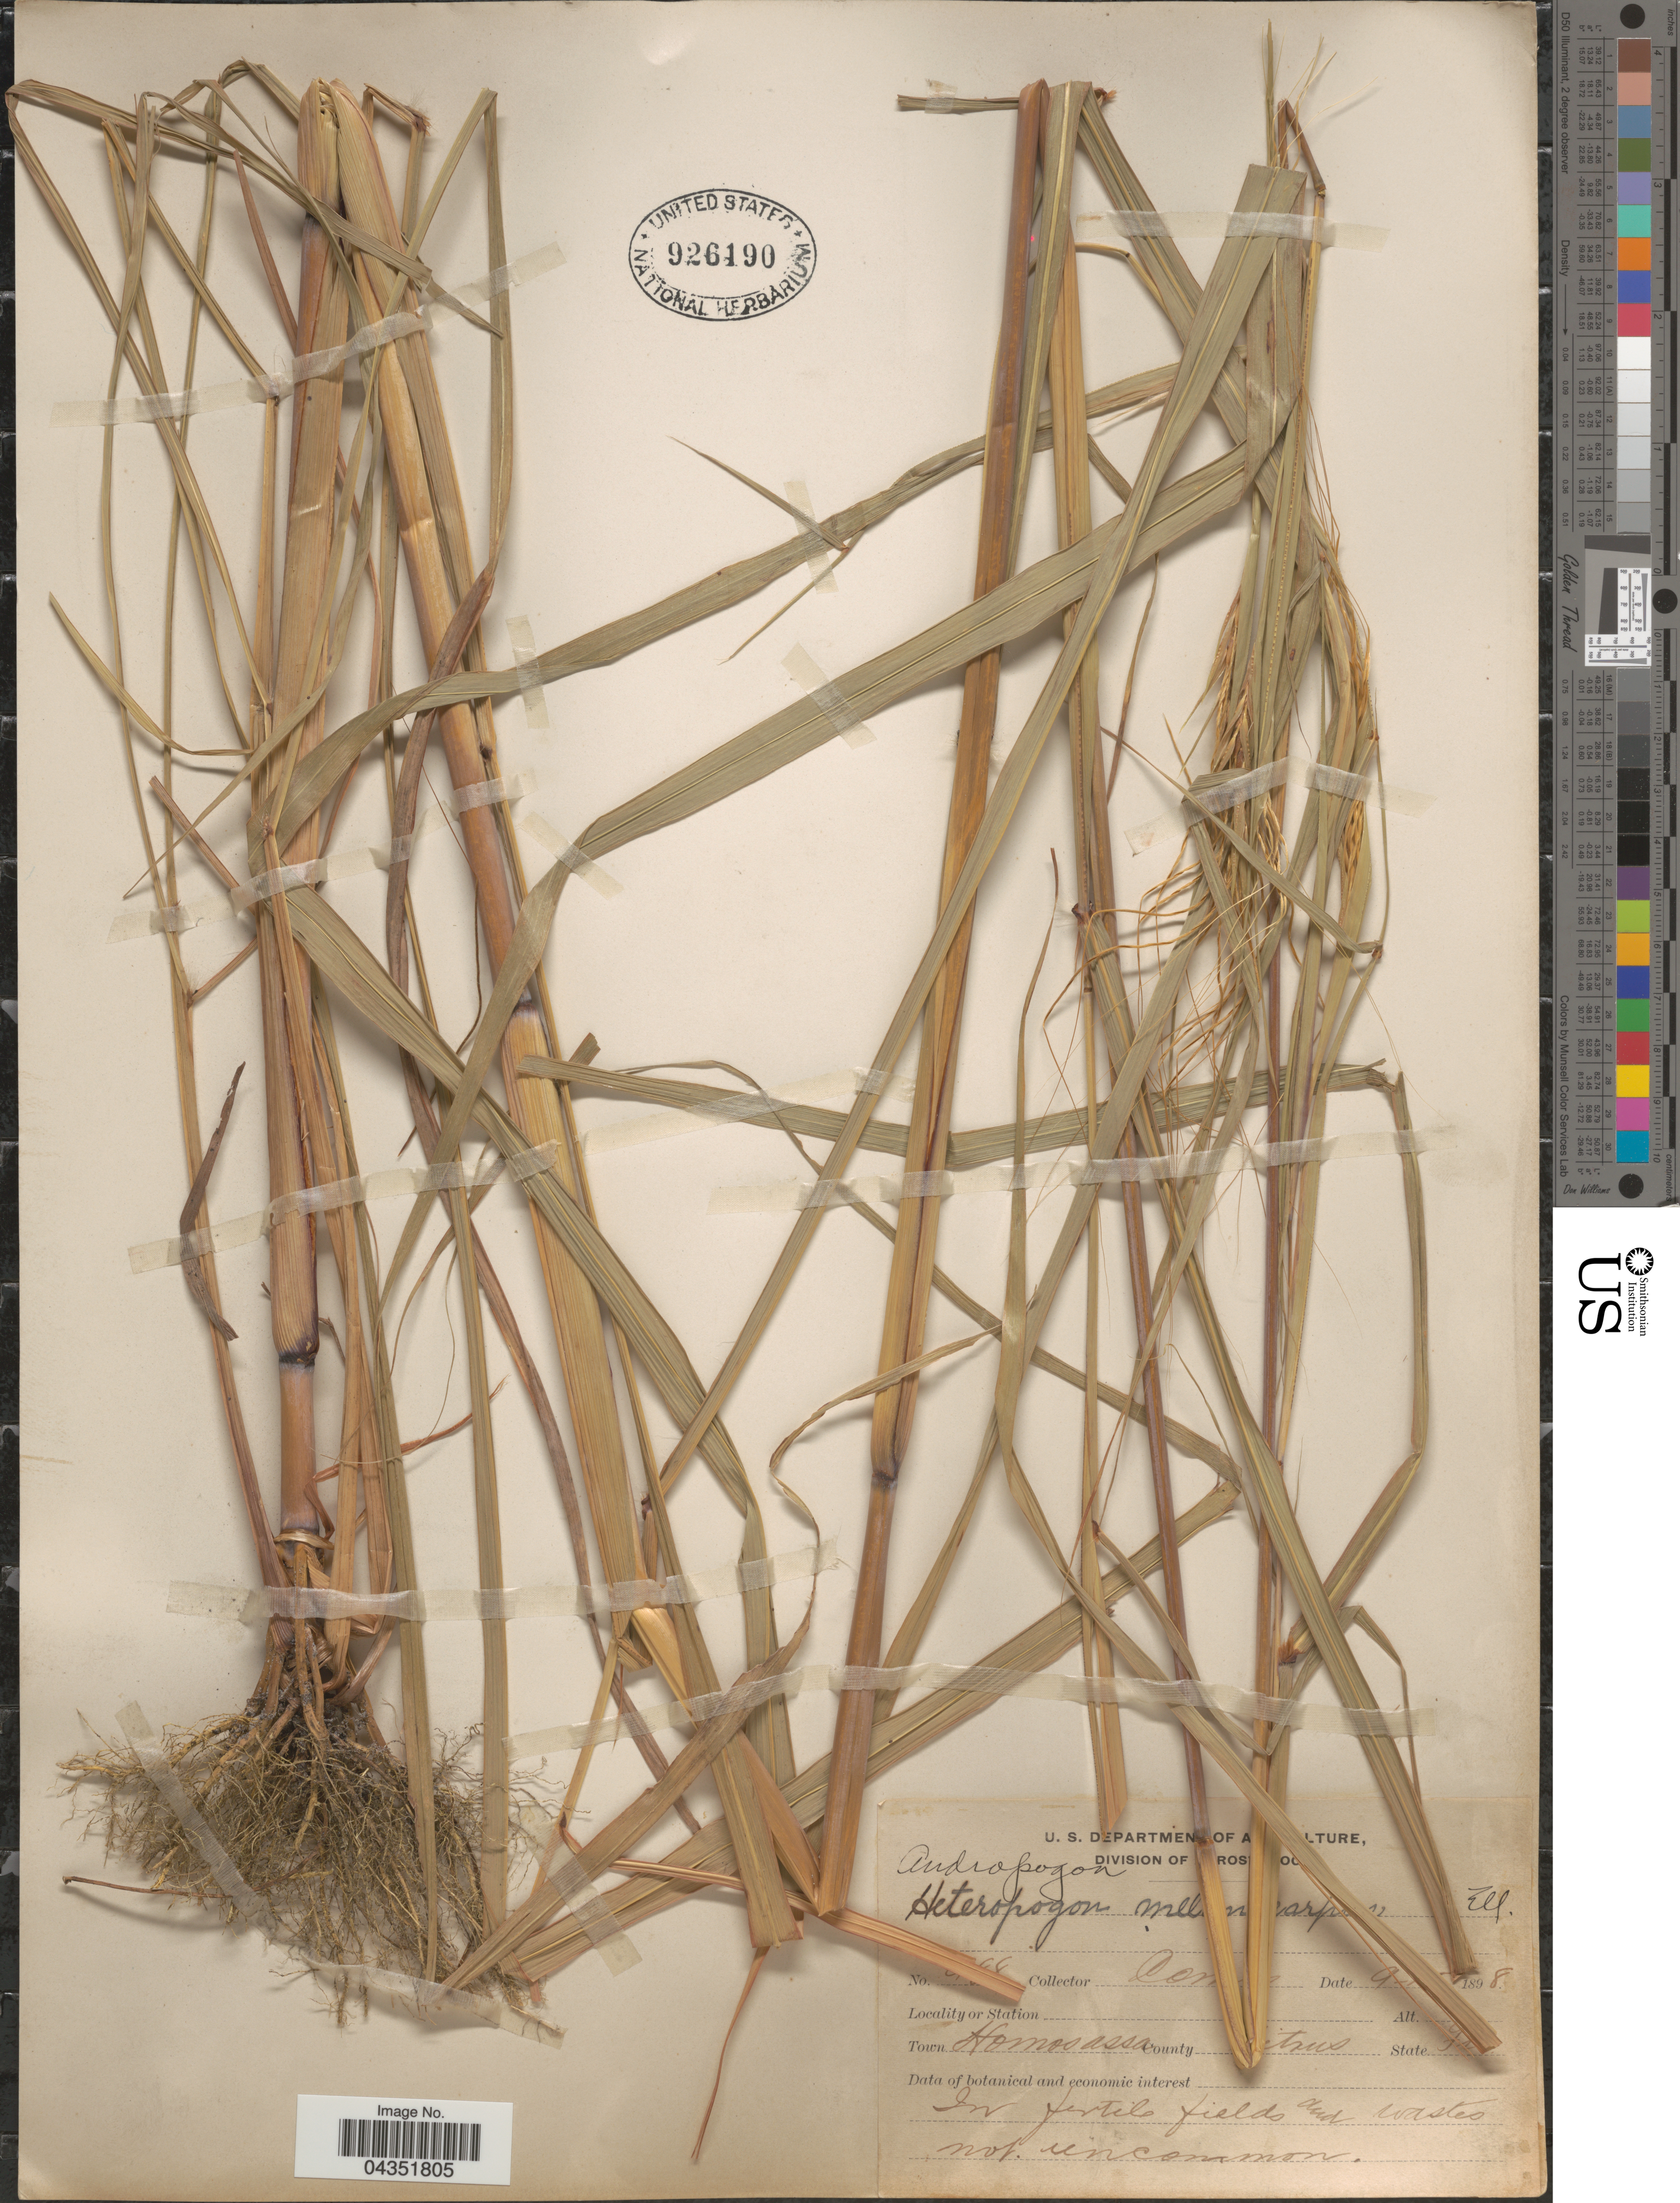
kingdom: Plantae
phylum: Tracheophyta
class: Liliopsida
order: Poales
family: Poaceae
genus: Heteropogon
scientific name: Heteropogon melanocarpus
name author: (Elliott) Benth.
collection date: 1898-09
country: United States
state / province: Florida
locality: Town Homosassa. County Citrus.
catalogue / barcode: US 926190